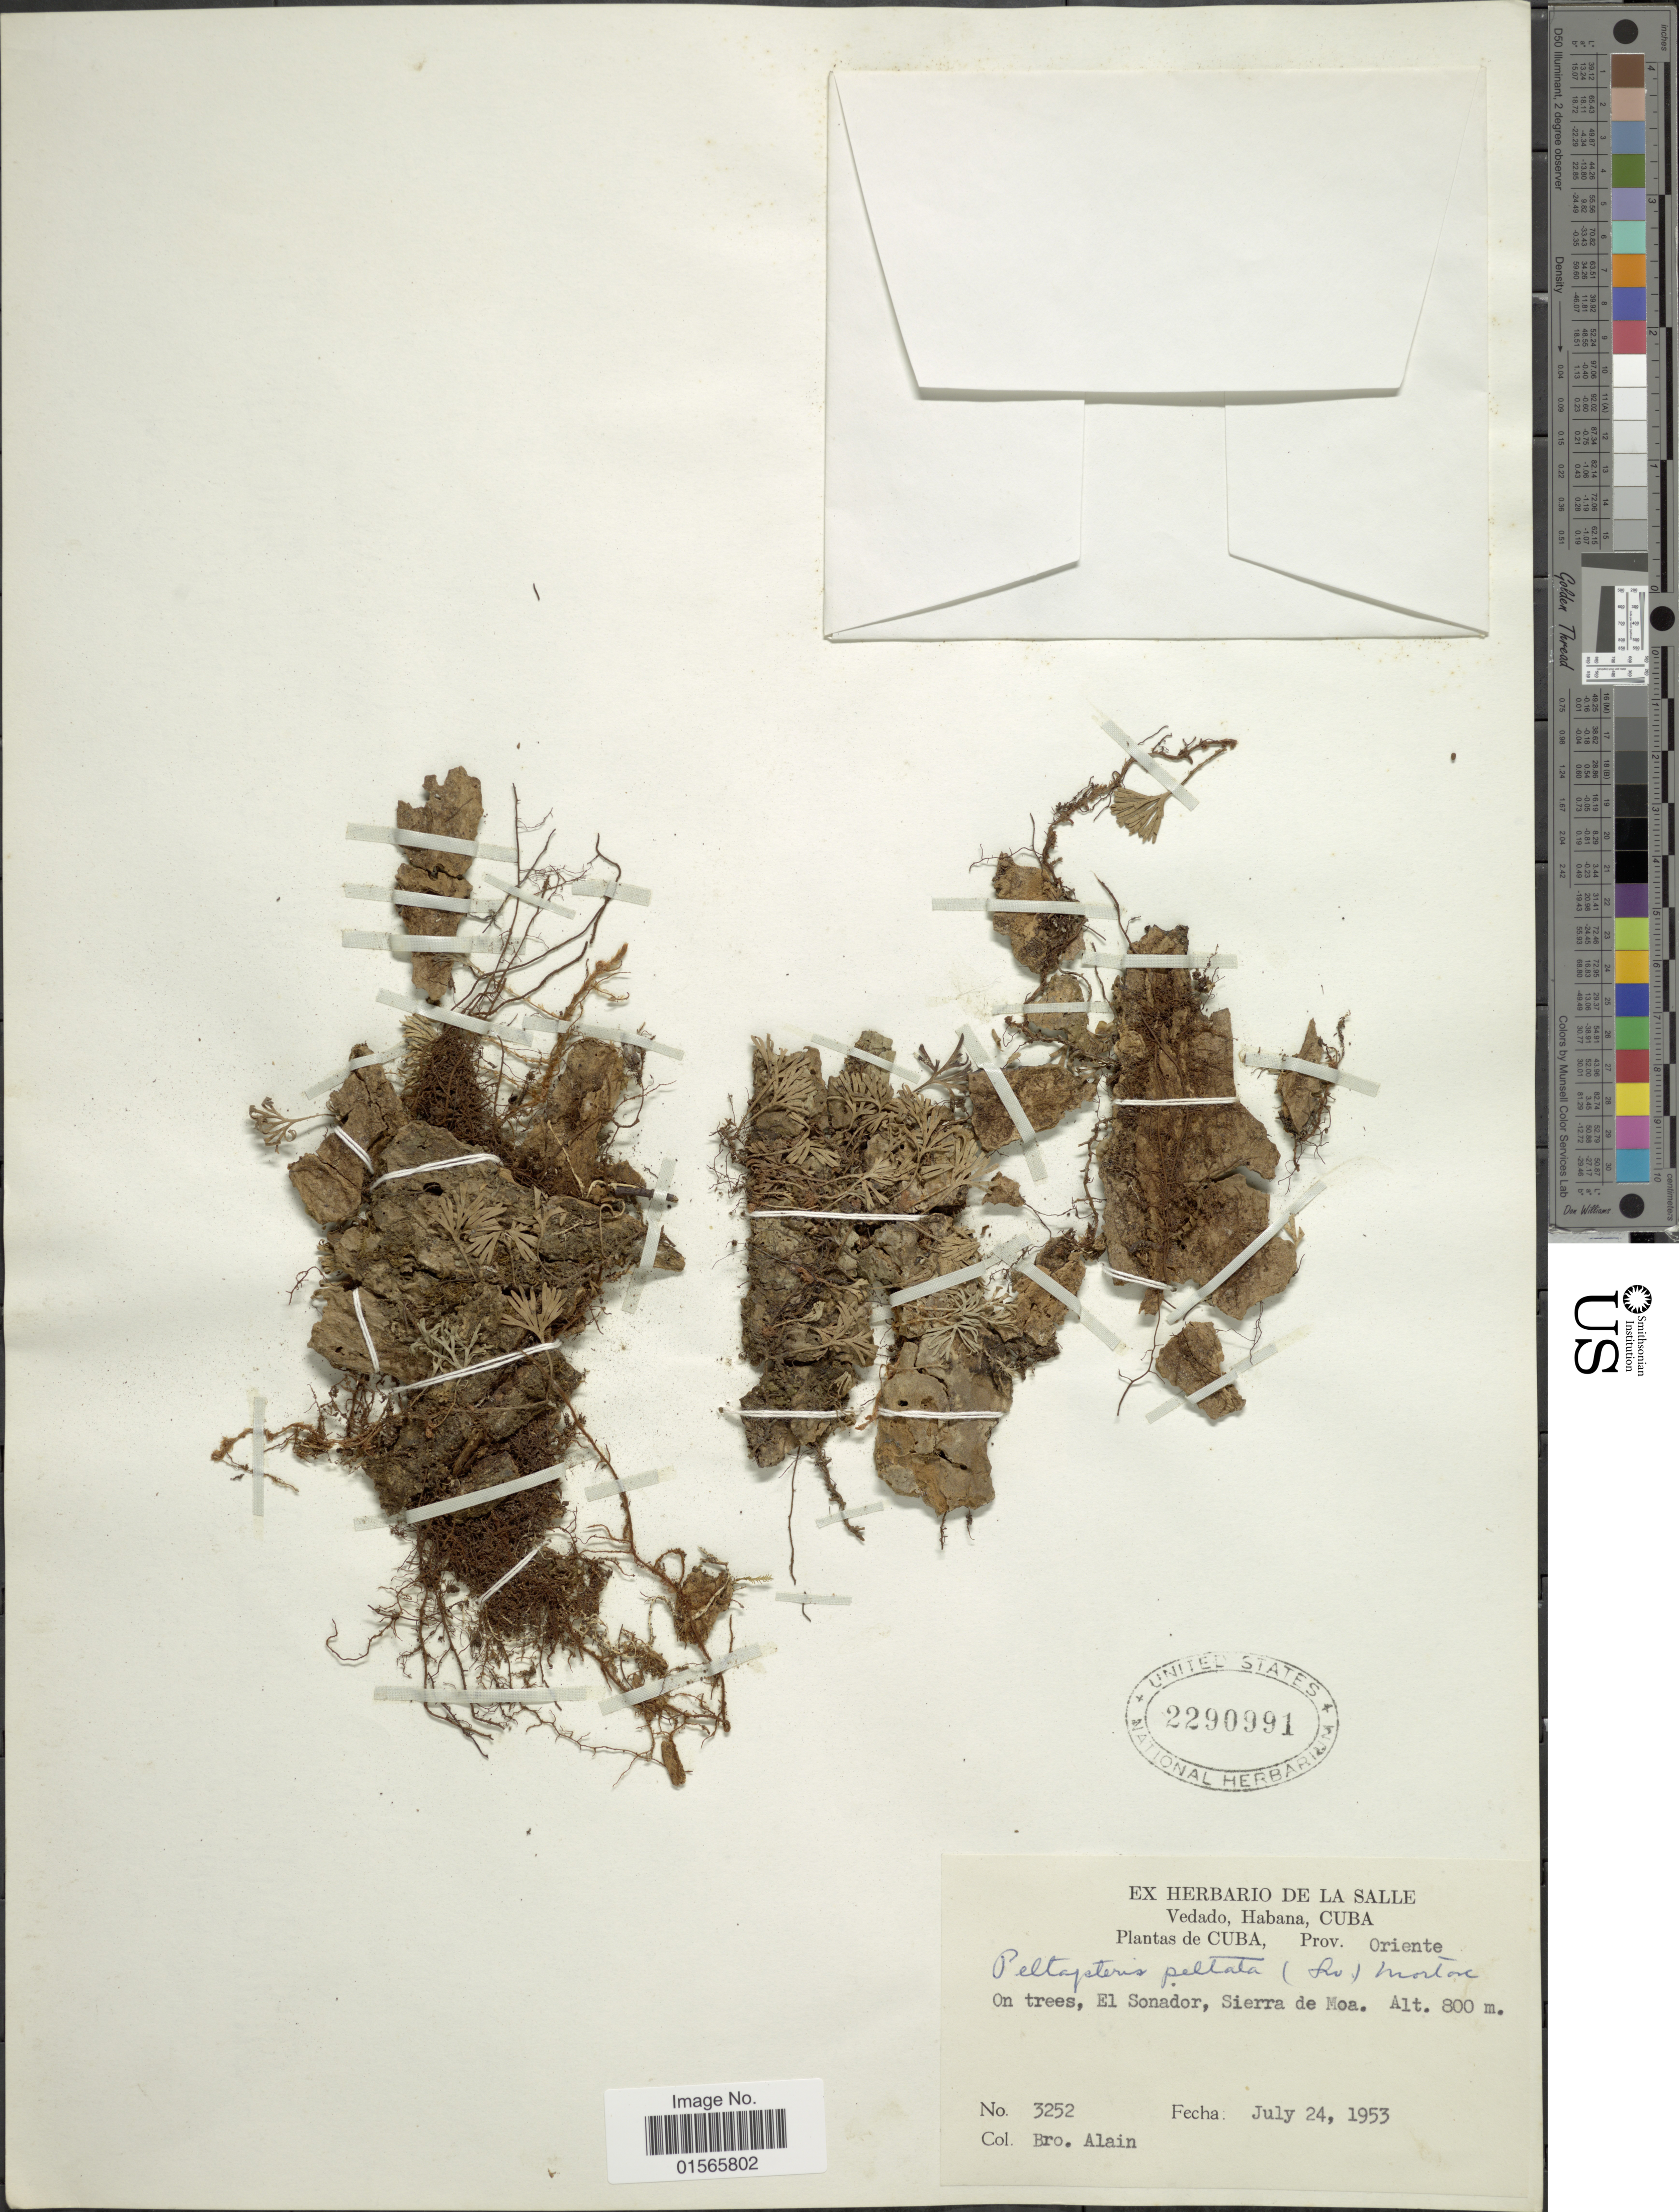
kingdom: Plantae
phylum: Tracheophyta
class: Polypodiopsida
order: Polypodiales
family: Dryopteridaceae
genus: Elaphoglossum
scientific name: Elaphoglossum peltatum f. peltatum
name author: (Sw.) Urb.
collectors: A. H. Liogier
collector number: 3252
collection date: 1953-07-24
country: Cuba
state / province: Oriente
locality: Vedado, Habana, On trees, El Sonador, Sierra de Moa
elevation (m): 800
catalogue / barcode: US 2290991